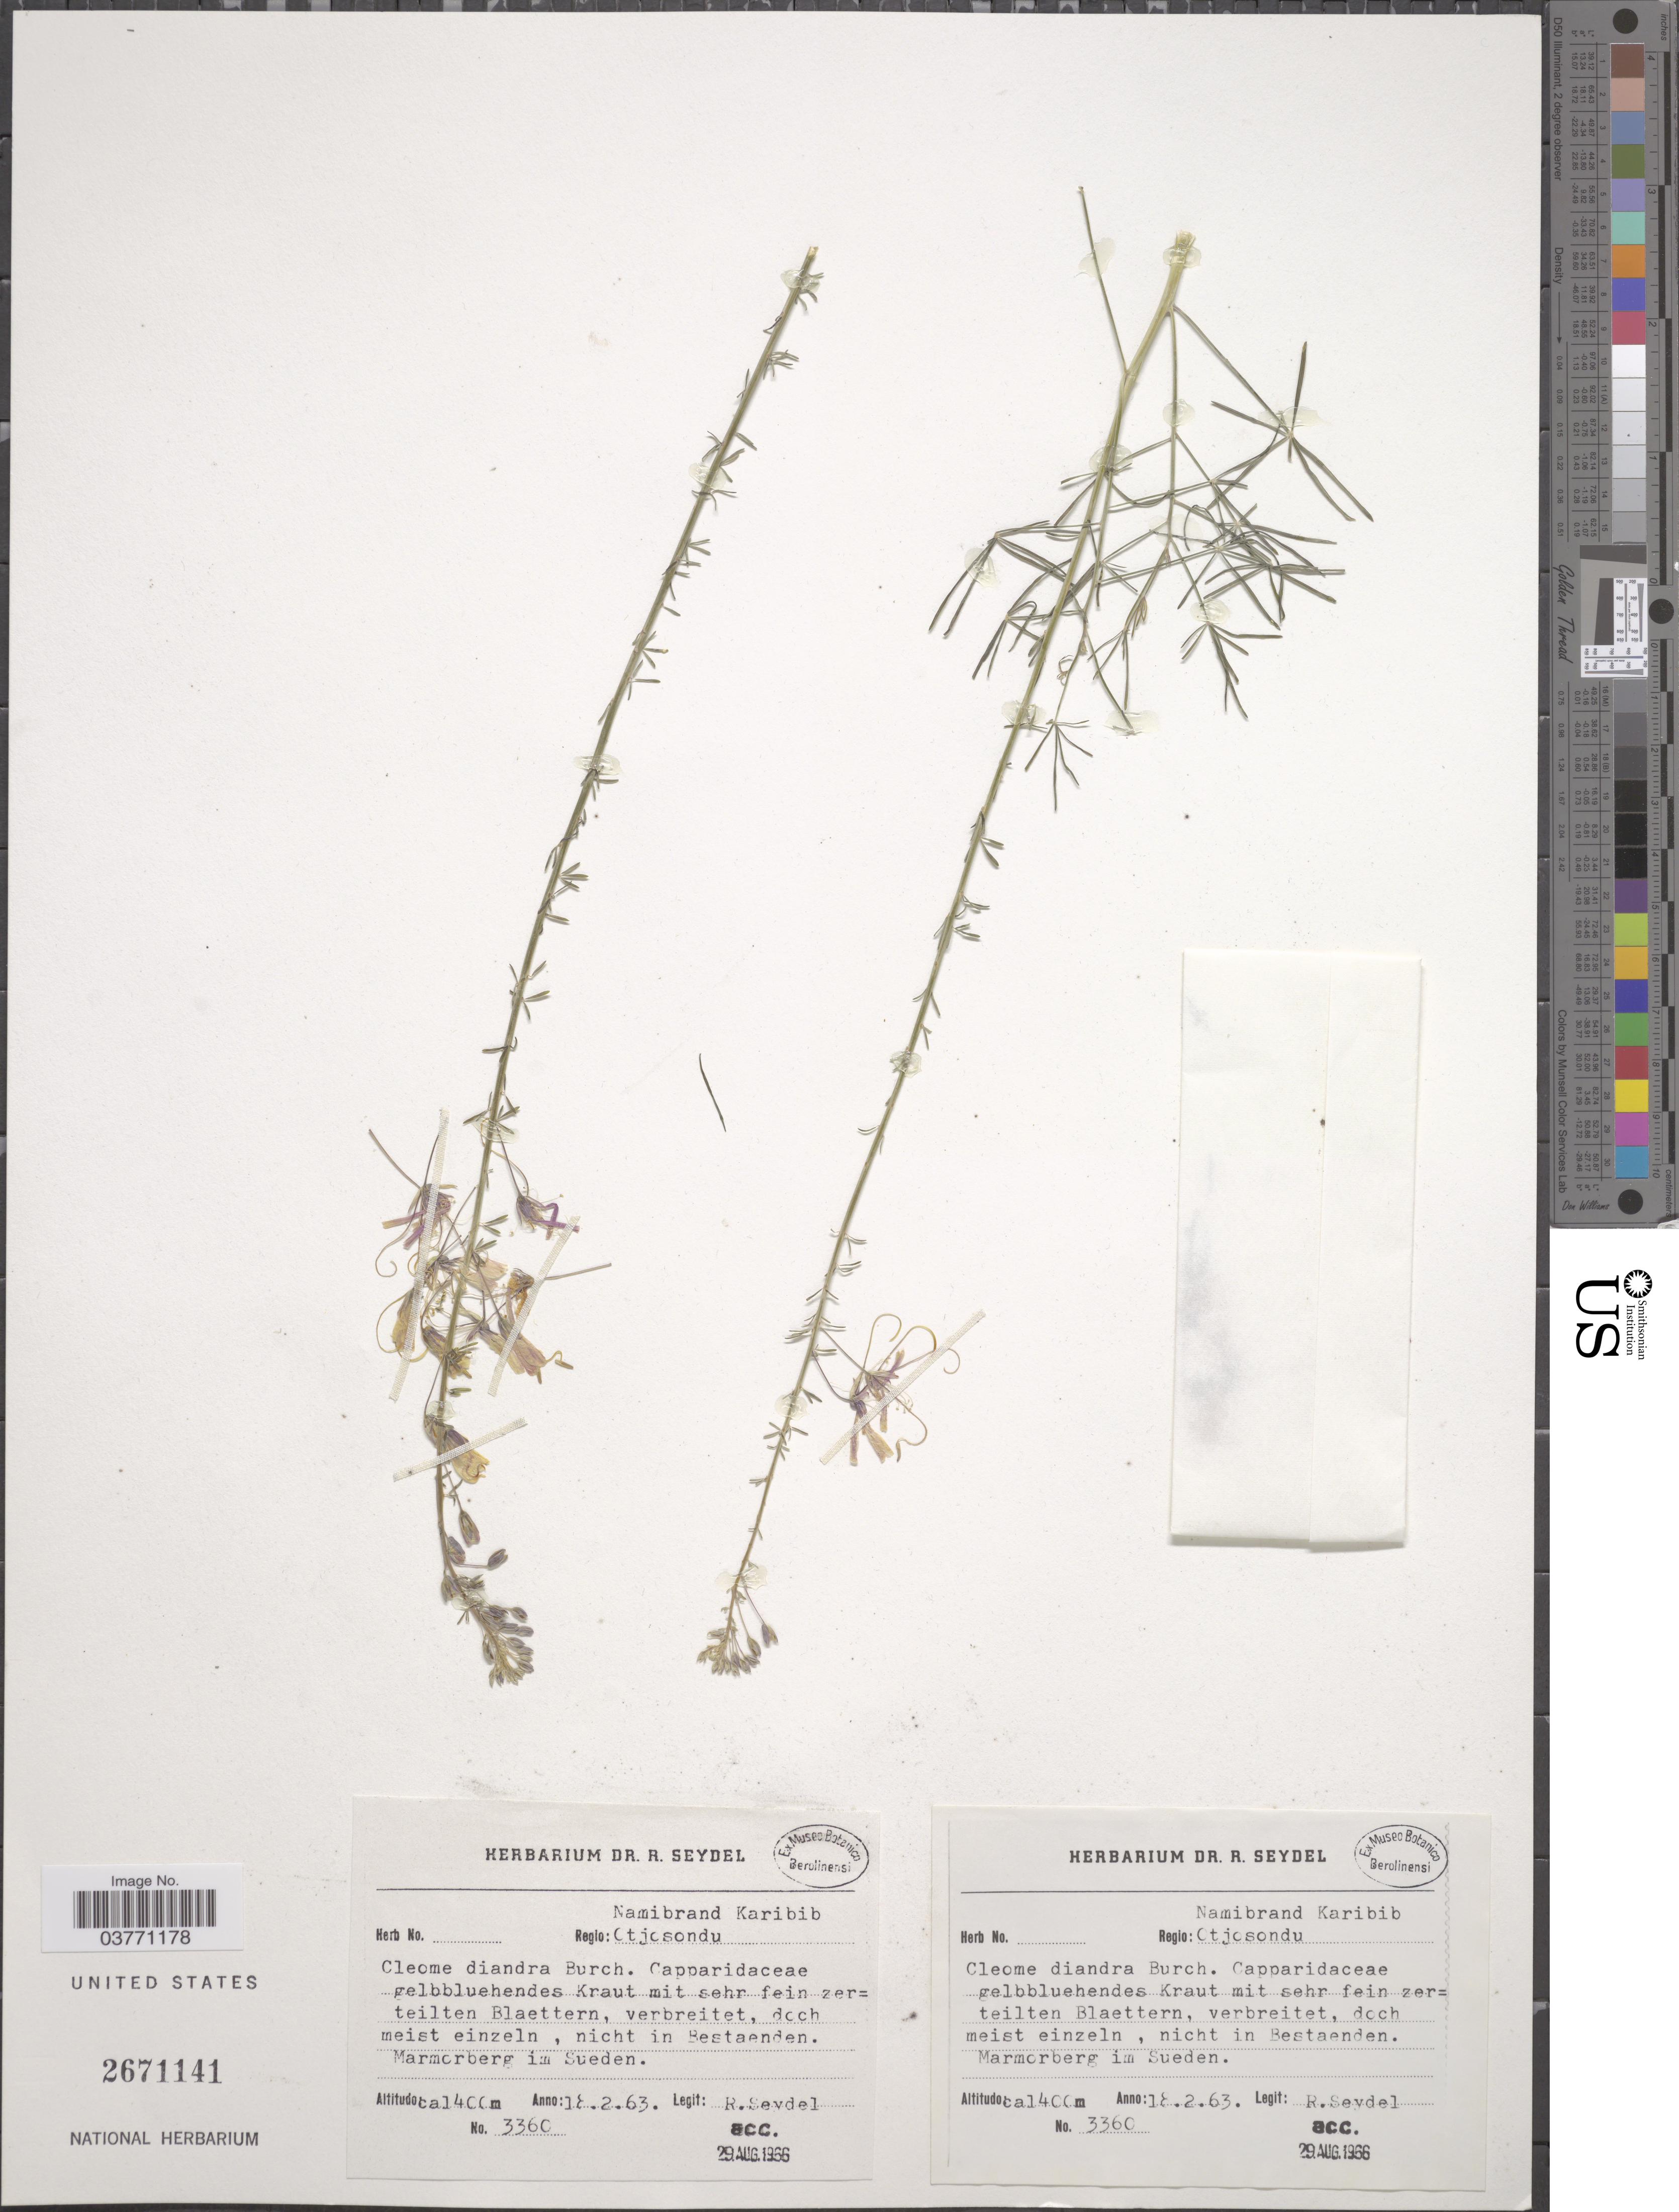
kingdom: Plantae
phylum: Tracheophyta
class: Magnoliopsida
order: Brassicales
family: Cleomaceae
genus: Coalisina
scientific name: Coalisina angustifolia var. diandra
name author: (Burch.) Roalson & J.C. Hall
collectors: R. Seydel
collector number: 3360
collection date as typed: Transcribed d/m/y: 18/2/63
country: Namibia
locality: Namibrand Karibib. Regio: Otjosondu. Marmorberg im Sueden.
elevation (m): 1400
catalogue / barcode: US 2671141